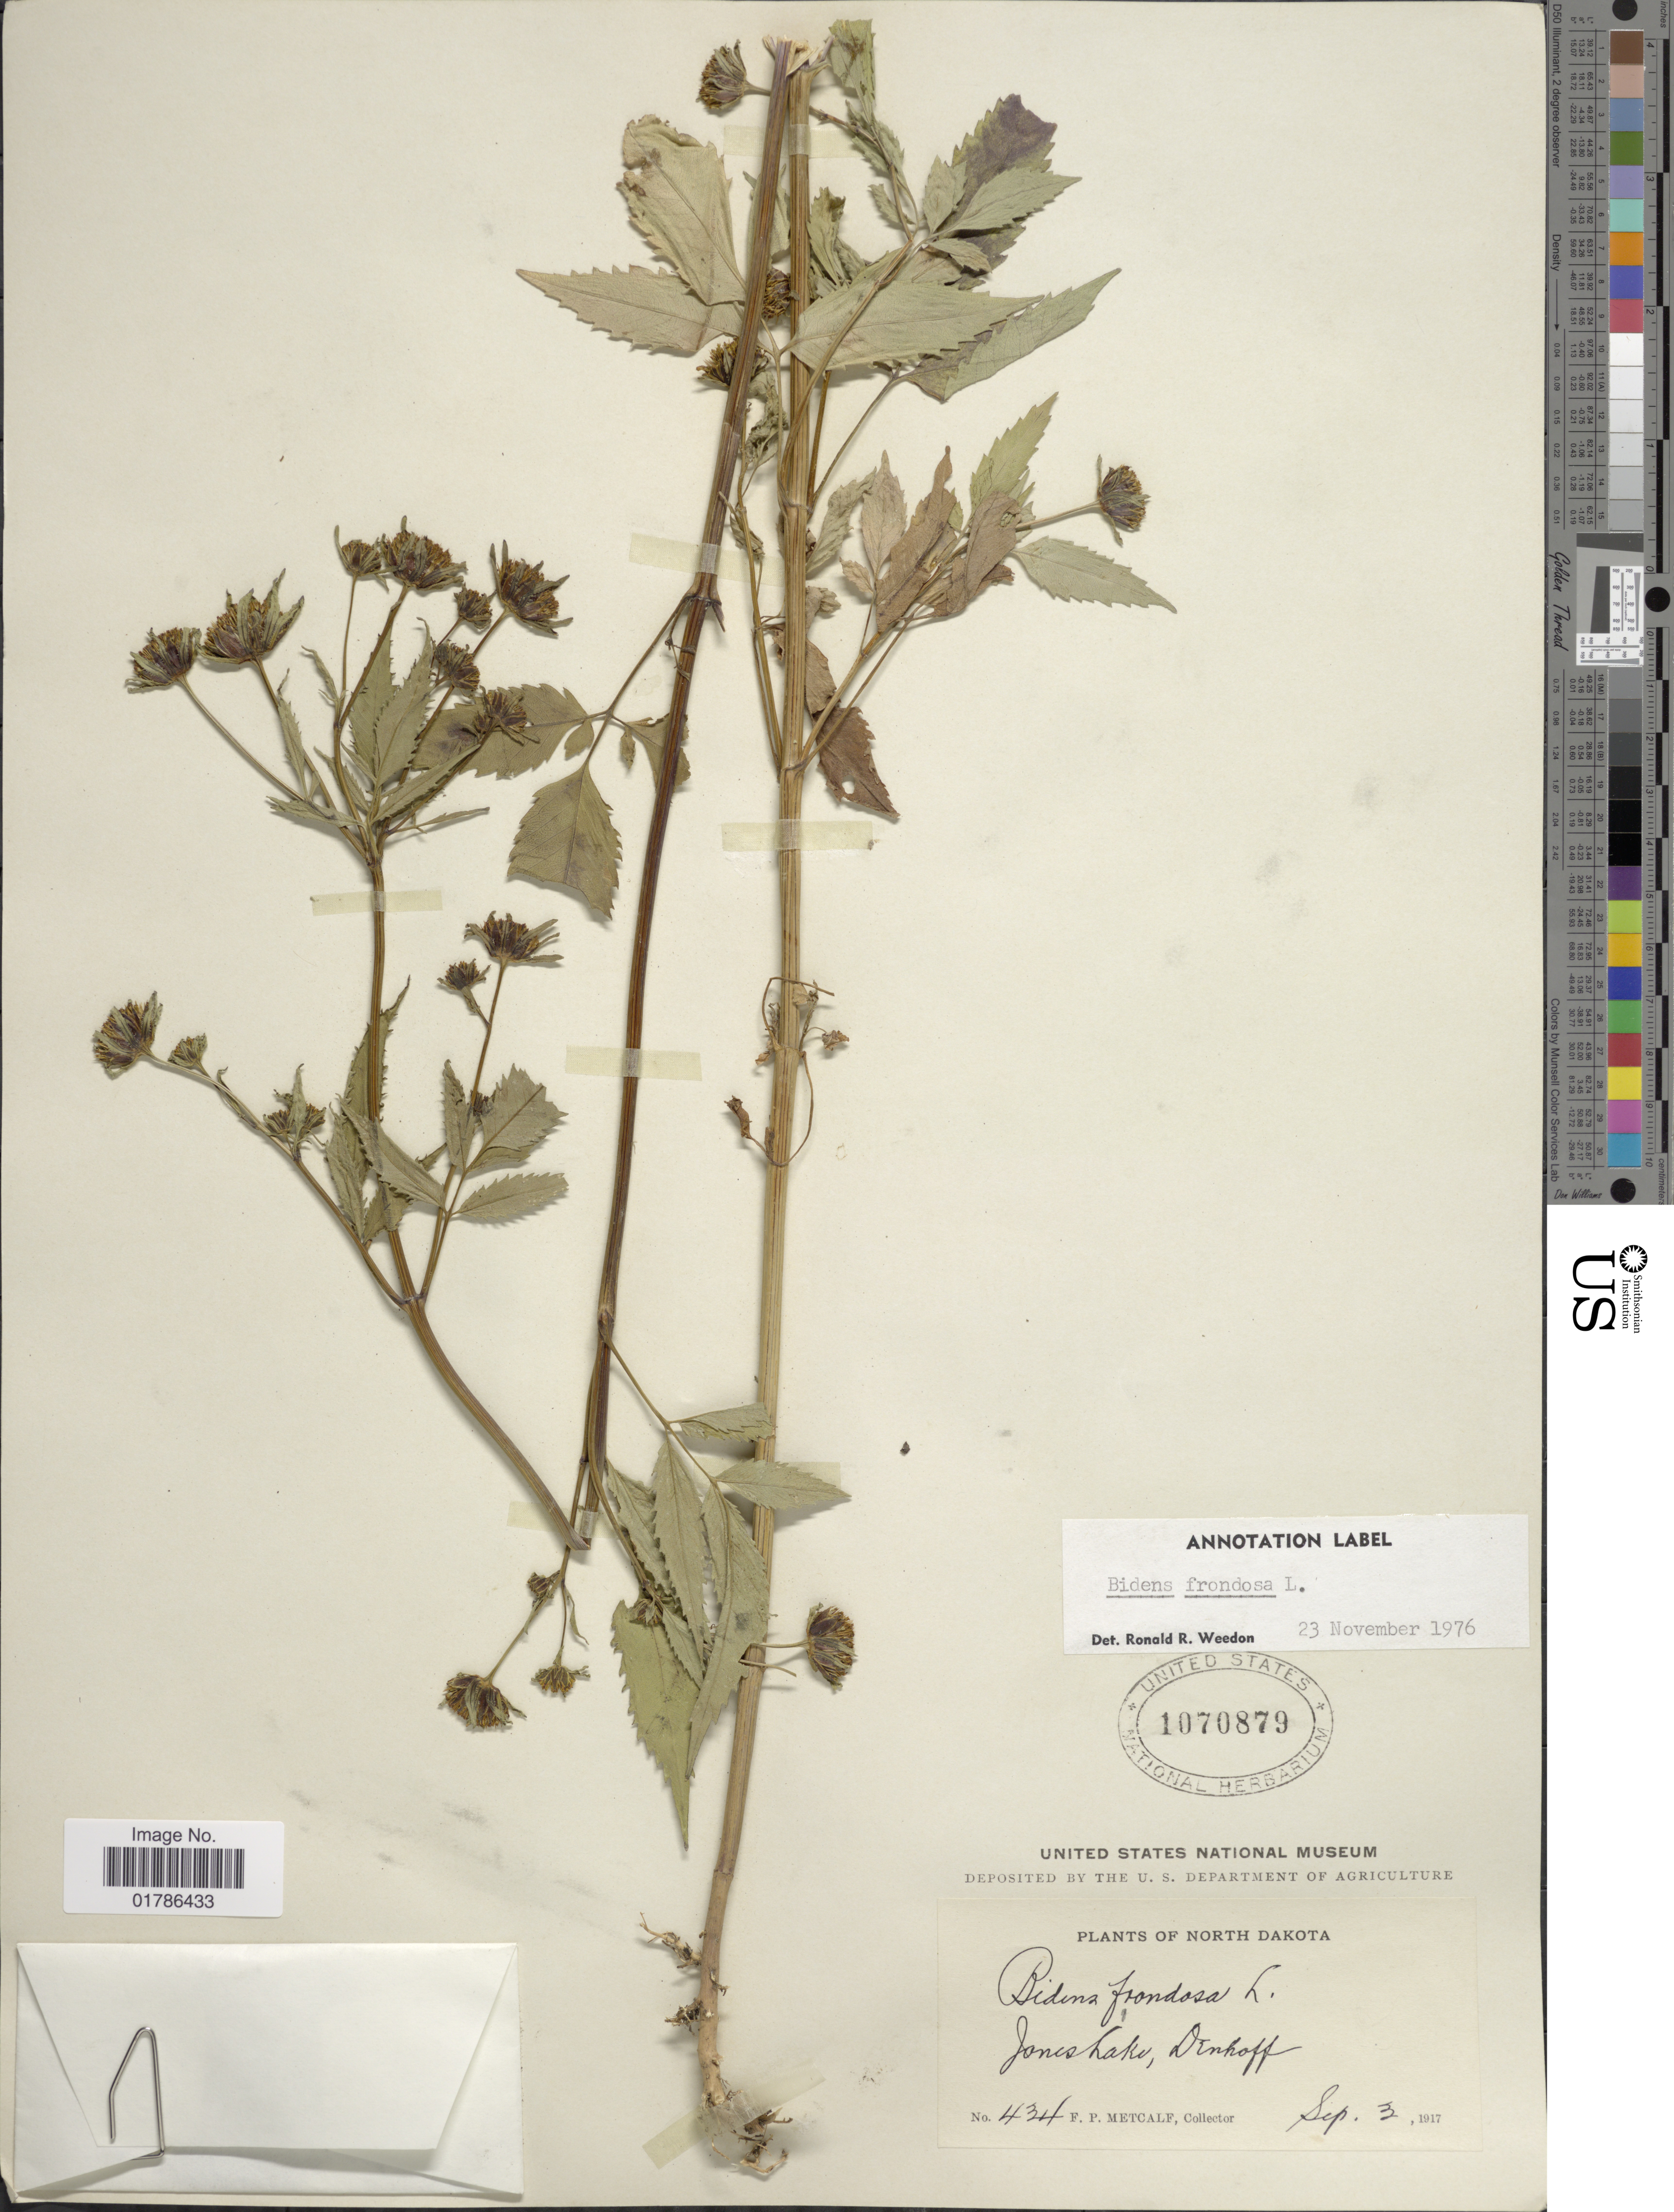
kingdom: Plantae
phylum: Tracheophyta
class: Magnoliopsida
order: Asterales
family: Asteraceae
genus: Bidens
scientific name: Bidens frondosa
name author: L.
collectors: F. Metcalf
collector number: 434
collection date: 1917-09-03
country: United States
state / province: North Dakota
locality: Jones Lake, Denhoff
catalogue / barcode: US 1070879